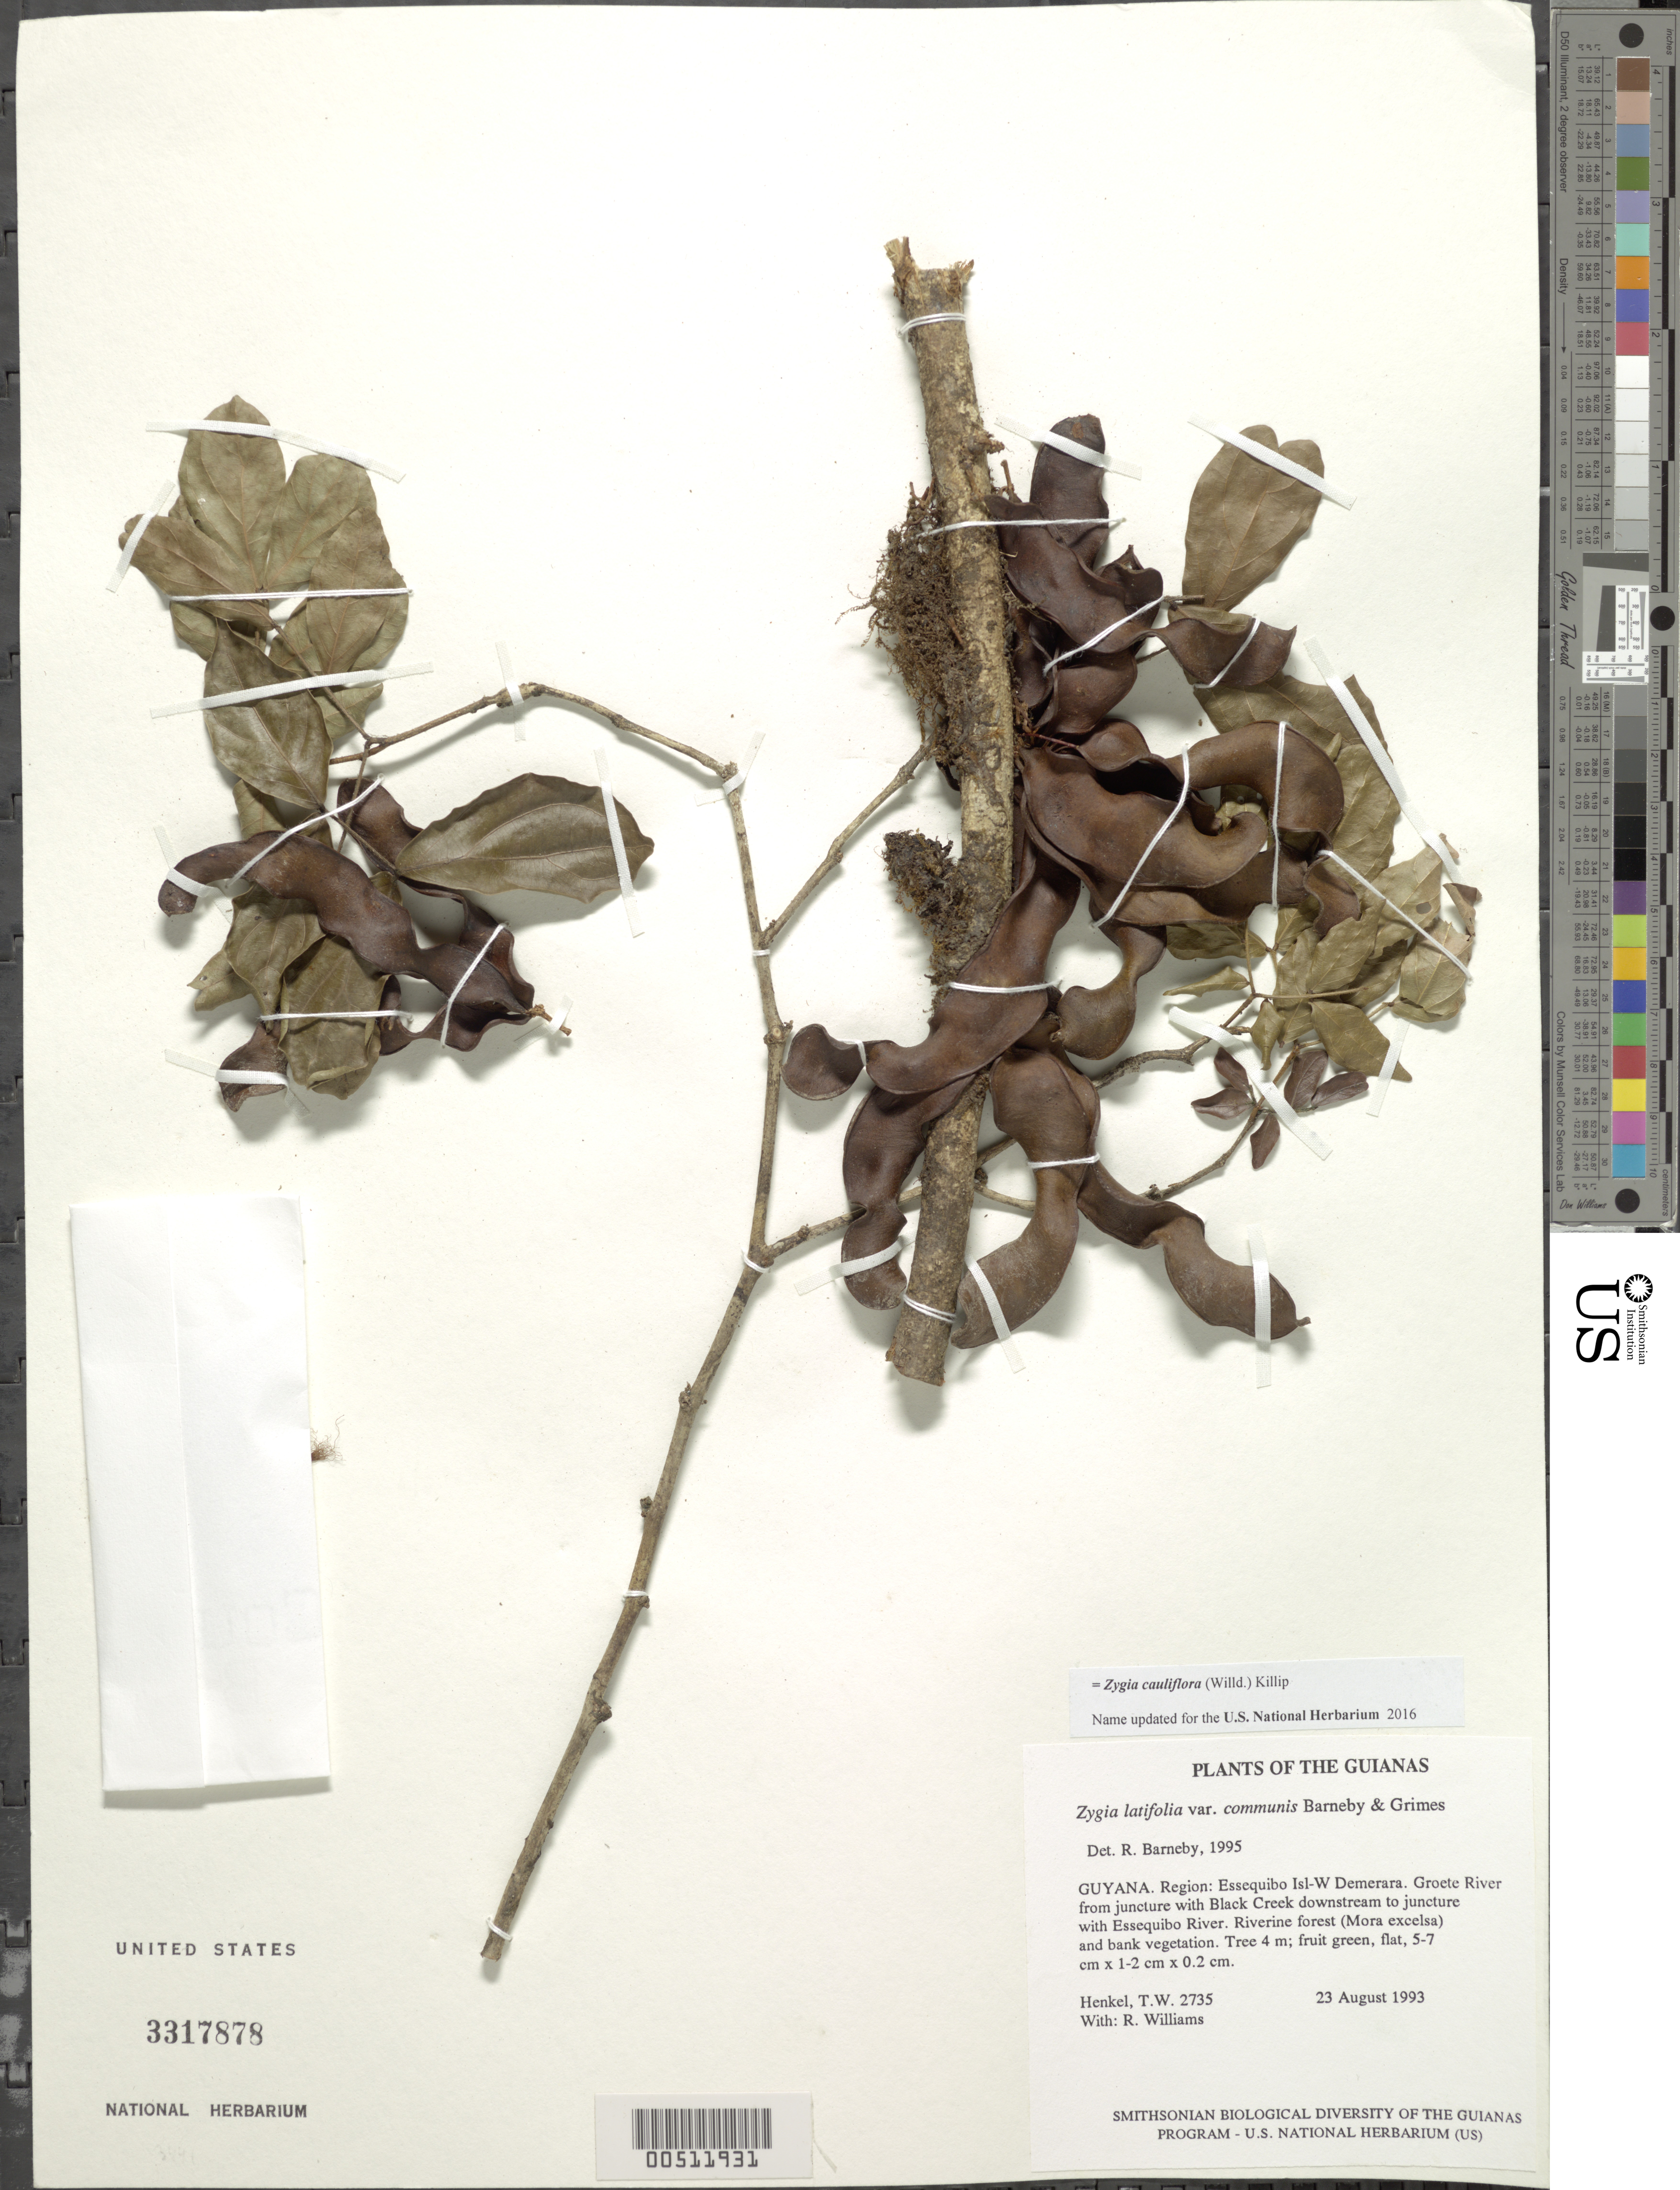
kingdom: Plantae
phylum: Tracheophyta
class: Magnoliopsida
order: Fabales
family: Fabaceae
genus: Zygia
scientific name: Zygia cauliflora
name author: (Willd.) Killip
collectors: T. Henkel & R. Williams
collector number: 2735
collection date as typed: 23 August 1993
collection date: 1993-08-23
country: Guyana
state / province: Essequibo Isl-W. Demerara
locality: Groete R from juncture with Black Cr. downstream to juncture with Essequibo R.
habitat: Riverine forest (Mora excelsa) and bank vegetation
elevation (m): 8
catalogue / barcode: US 3317878